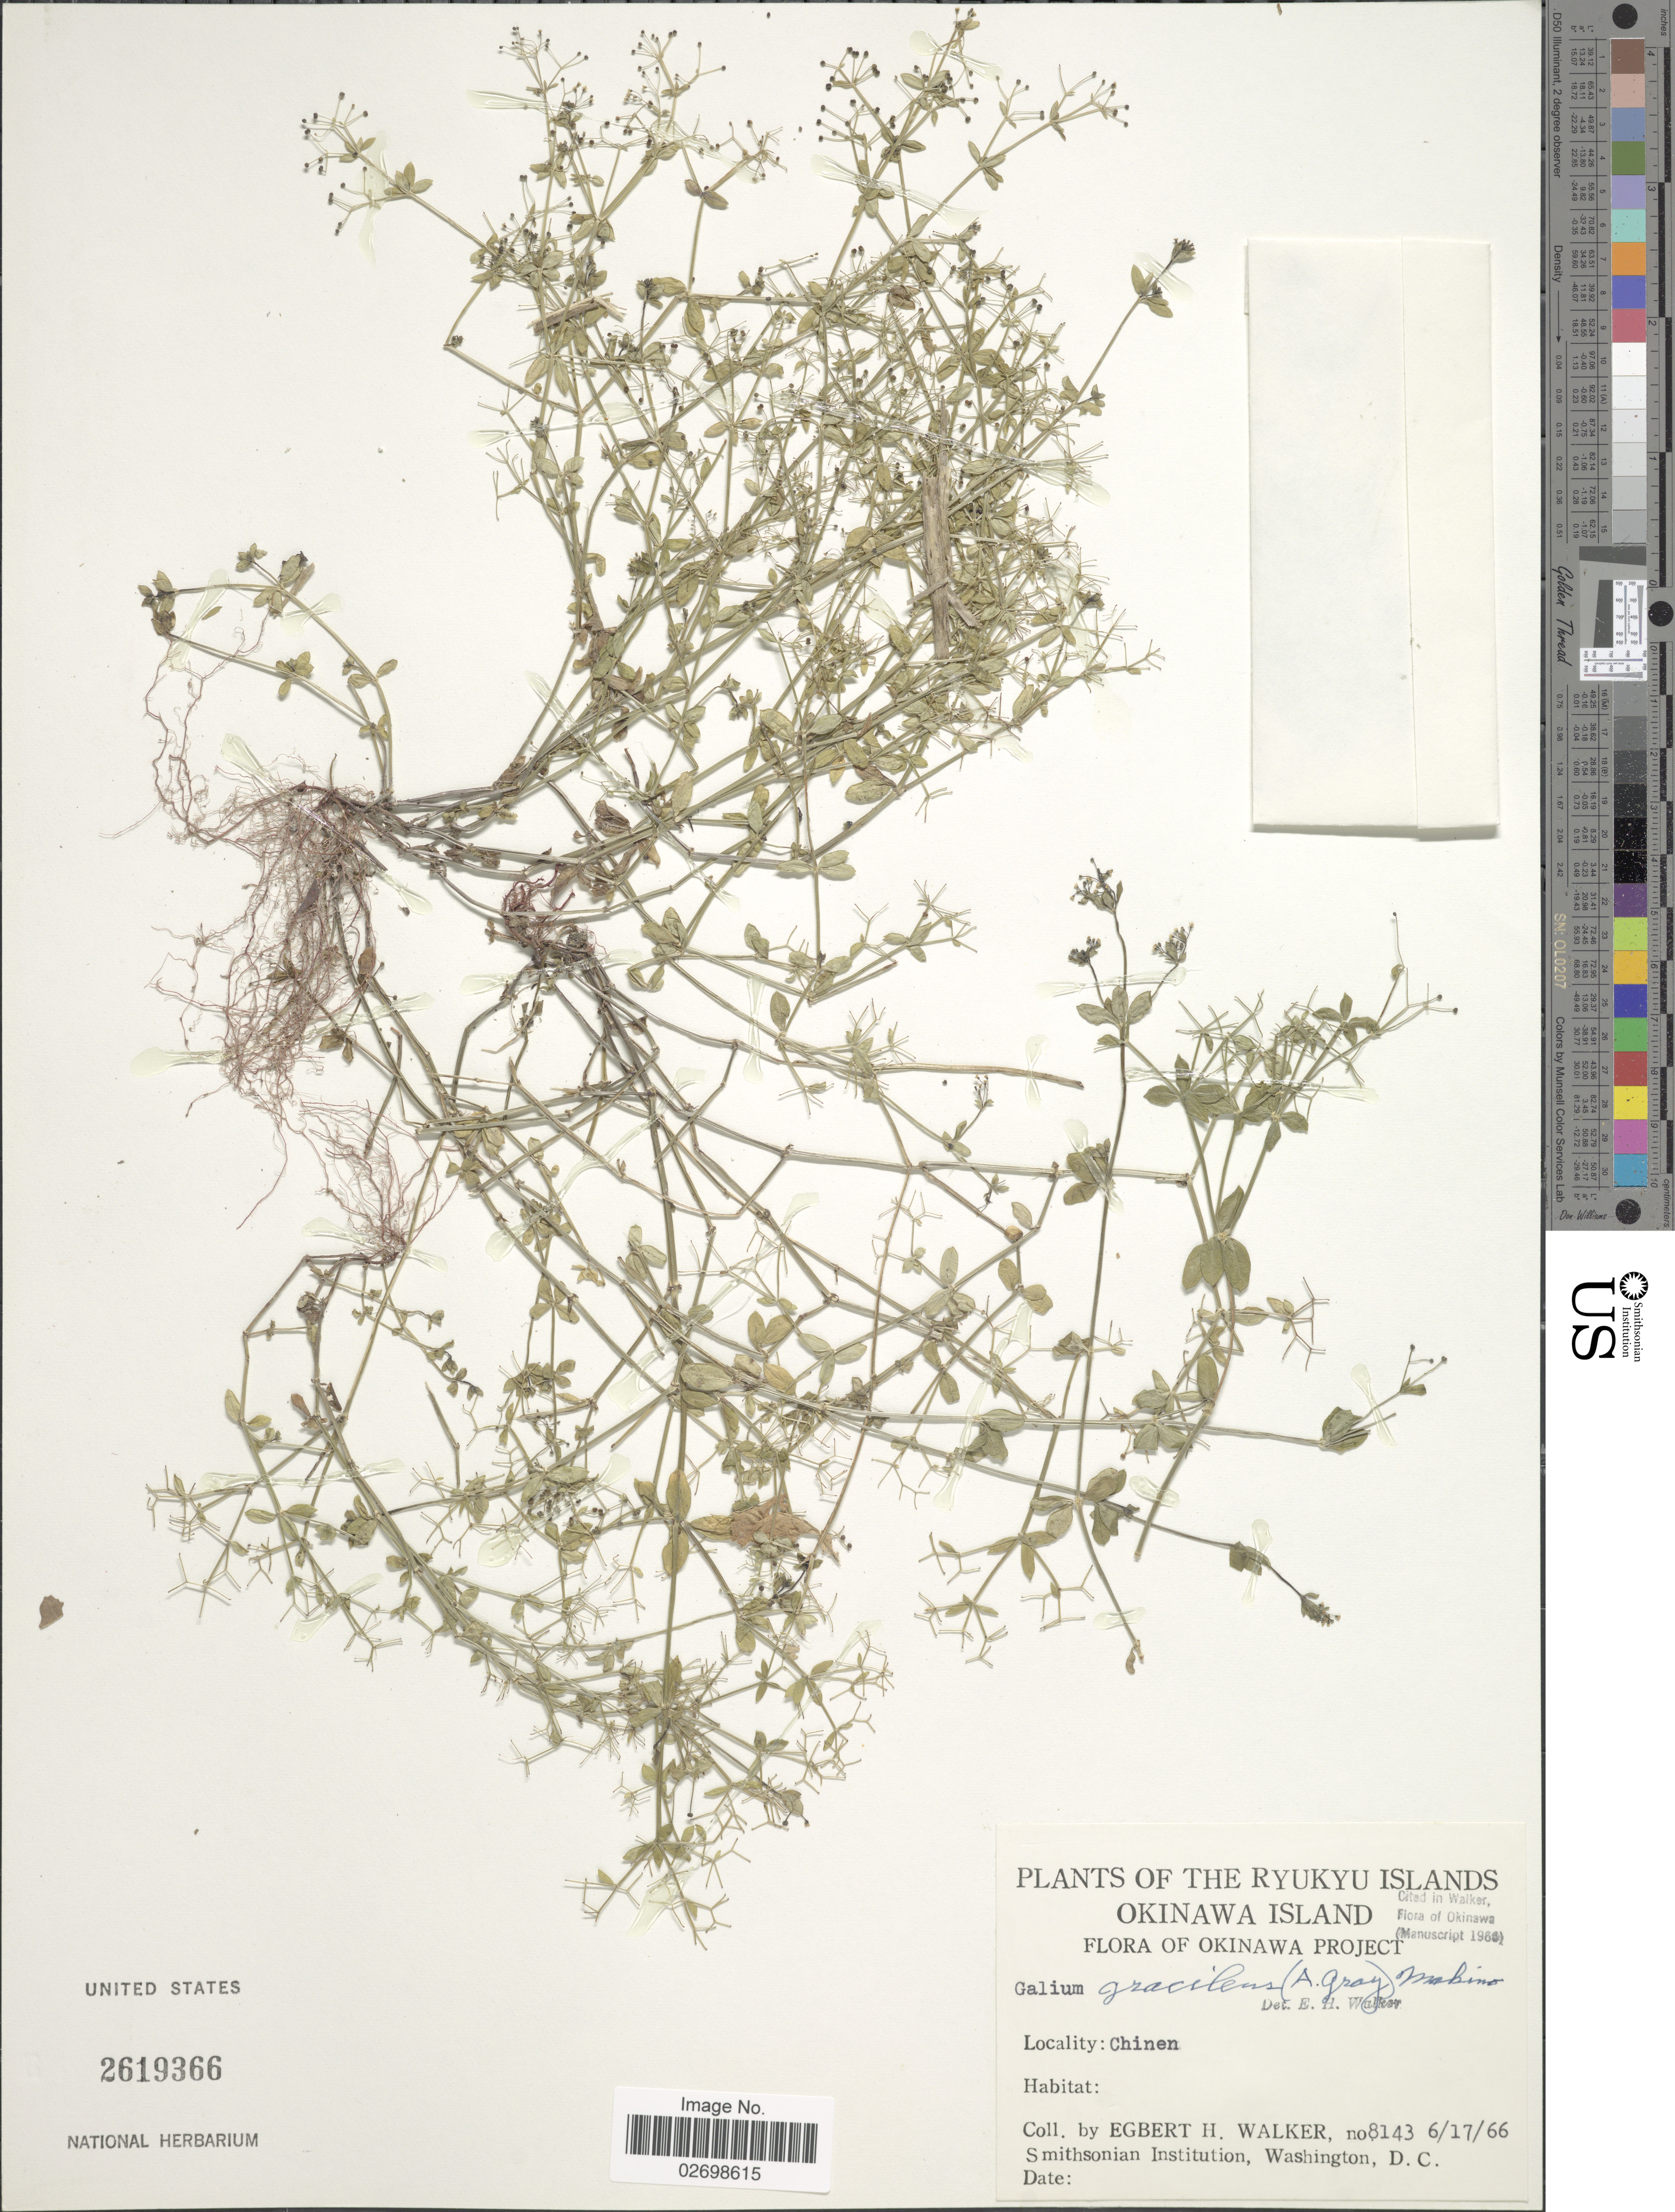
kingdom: Plantae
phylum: Tracheophyta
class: Magnoliopsida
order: Gentianales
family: Rubiaceae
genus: Galium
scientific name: Galium gracilens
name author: (A. Gray) Makino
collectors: E. H. Walker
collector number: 8143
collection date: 1966-06-17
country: Japan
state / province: Okinawa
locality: Ryukyu Islands, Okinawa Island, Chinen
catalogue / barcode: US 2619366